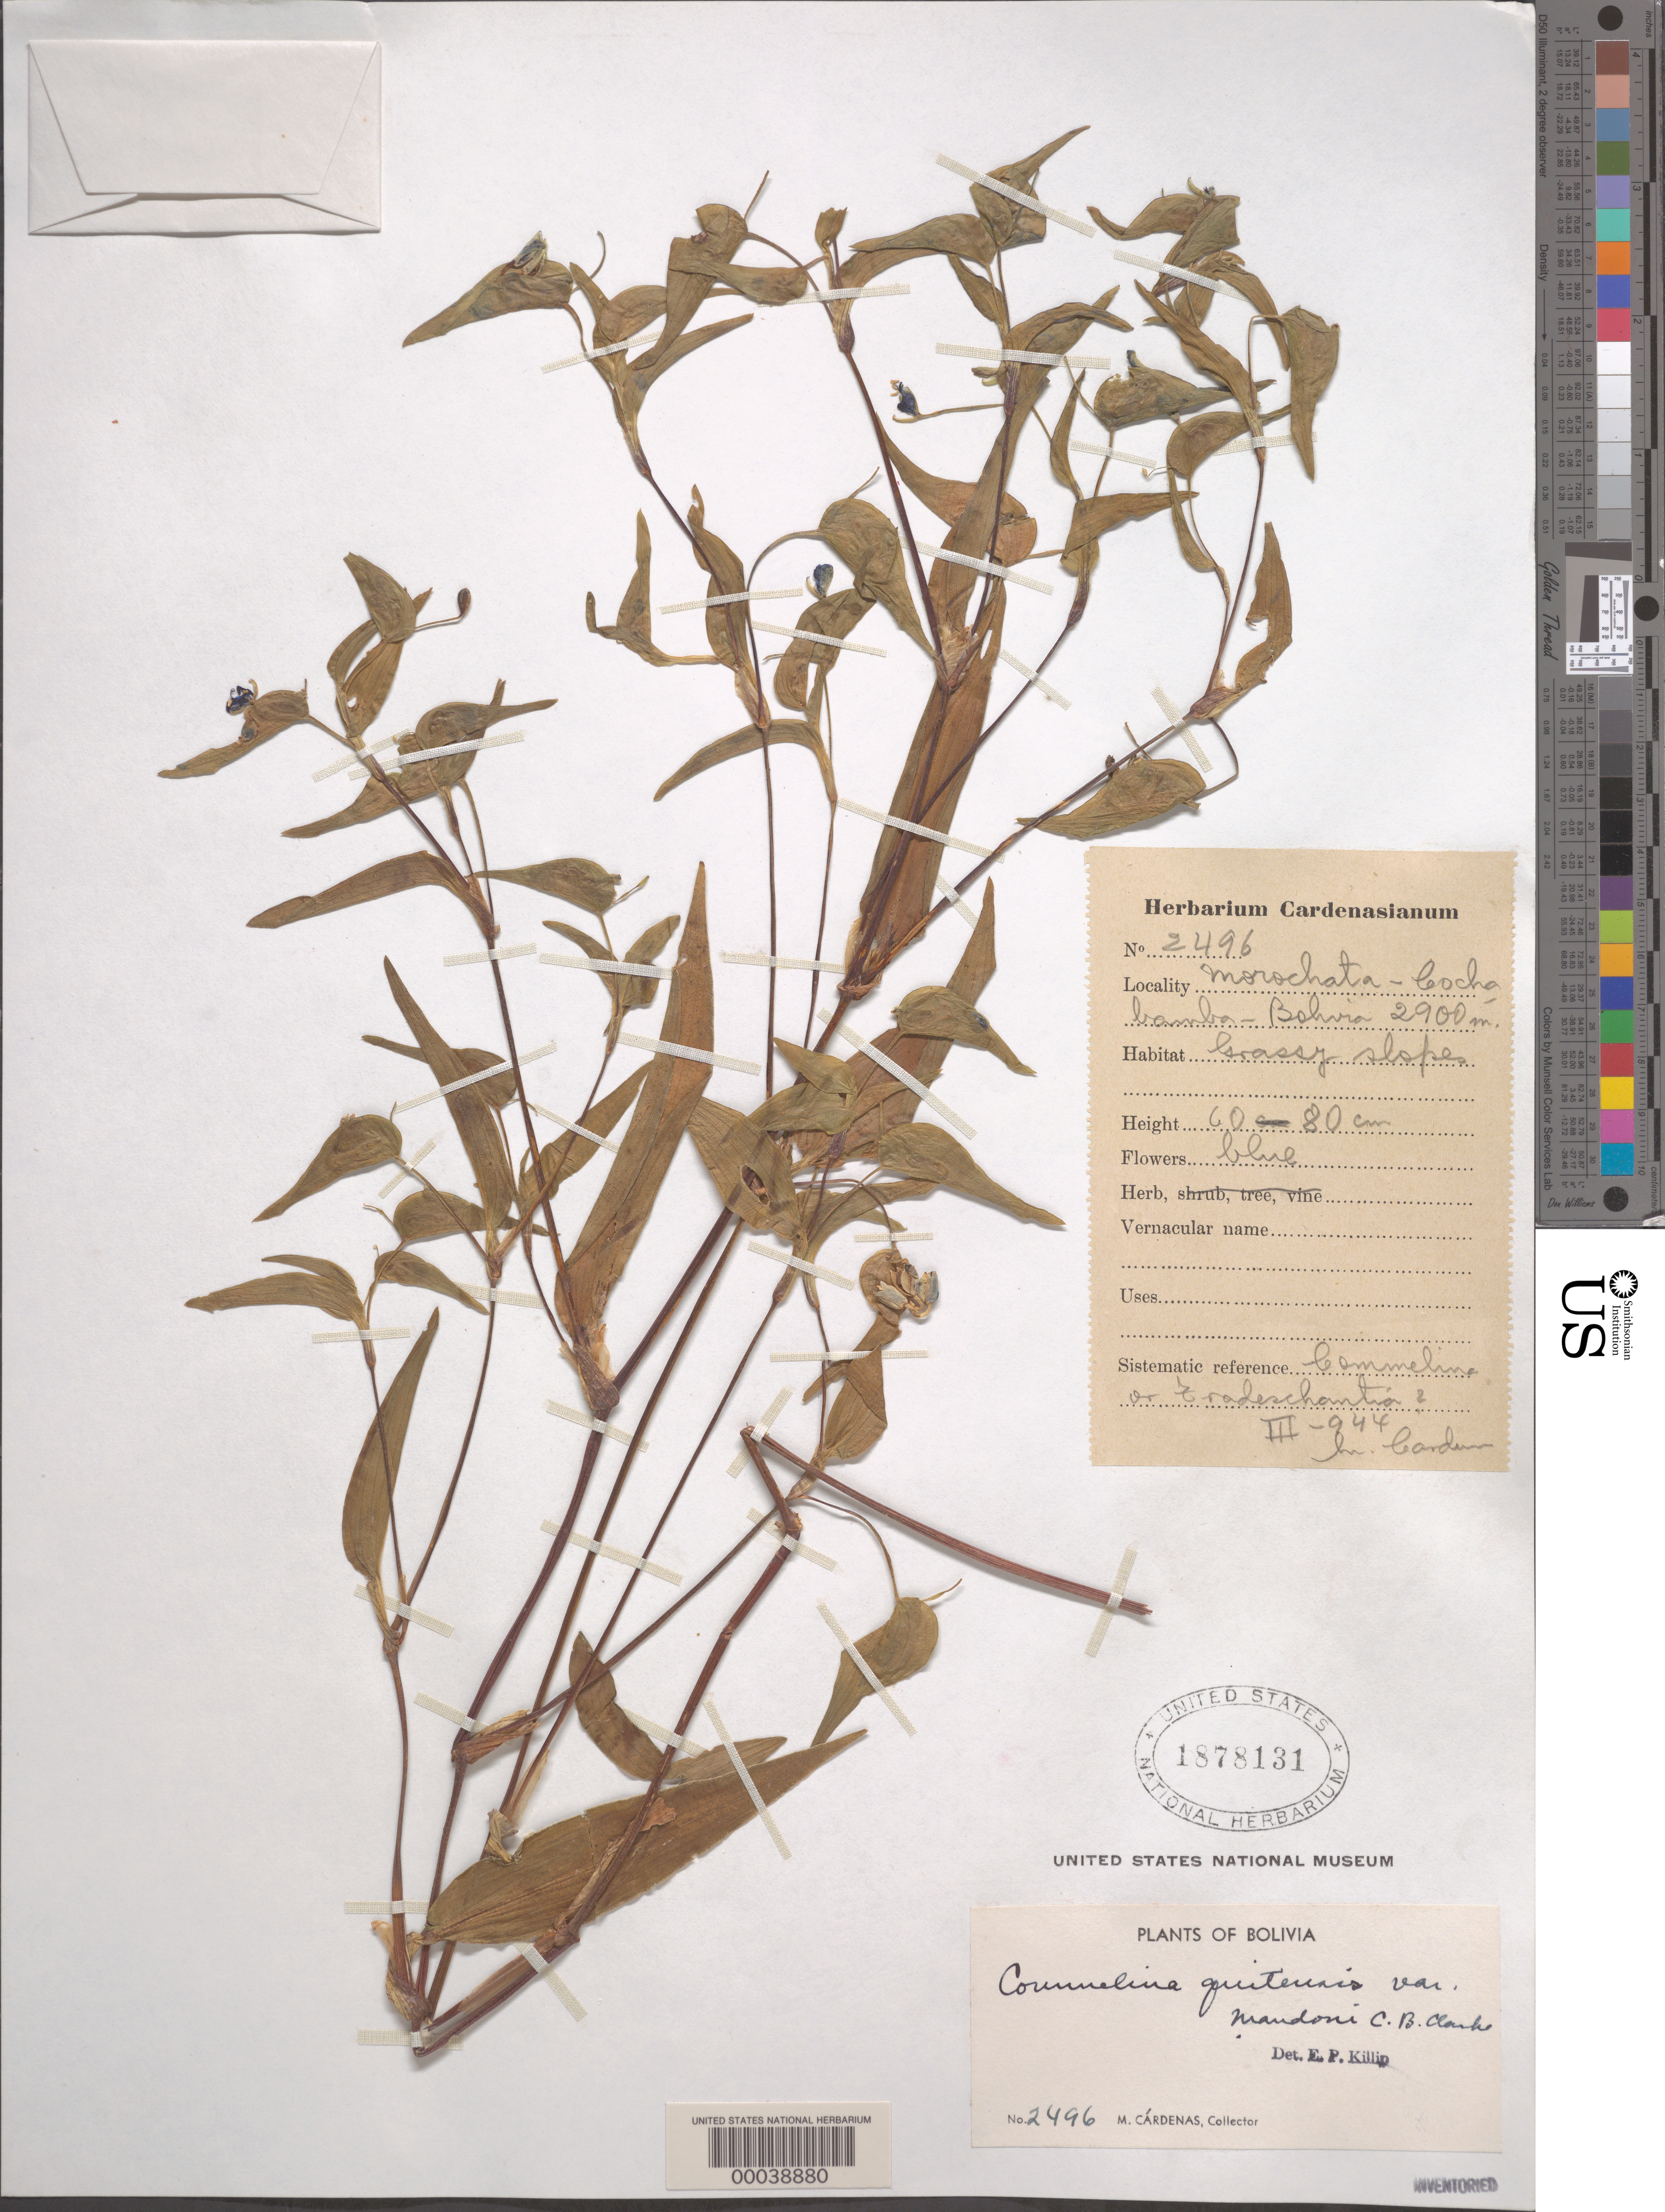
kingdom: Plantae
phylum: Tracheophyta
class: Liliopsida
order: Commelinales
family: Commelinaceae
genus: Commelina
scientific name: Commelina quitensis var. mandonii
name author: C.B. Clarke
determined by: Killip, Ellsworth P.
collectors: M. Cárdenas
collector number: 2496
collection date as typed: Mar 1944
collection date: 1944-03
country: Bolivia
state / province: Cochabamba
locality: Morochata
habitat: Grassy slopes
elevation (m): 2900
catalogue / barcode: US 1878131